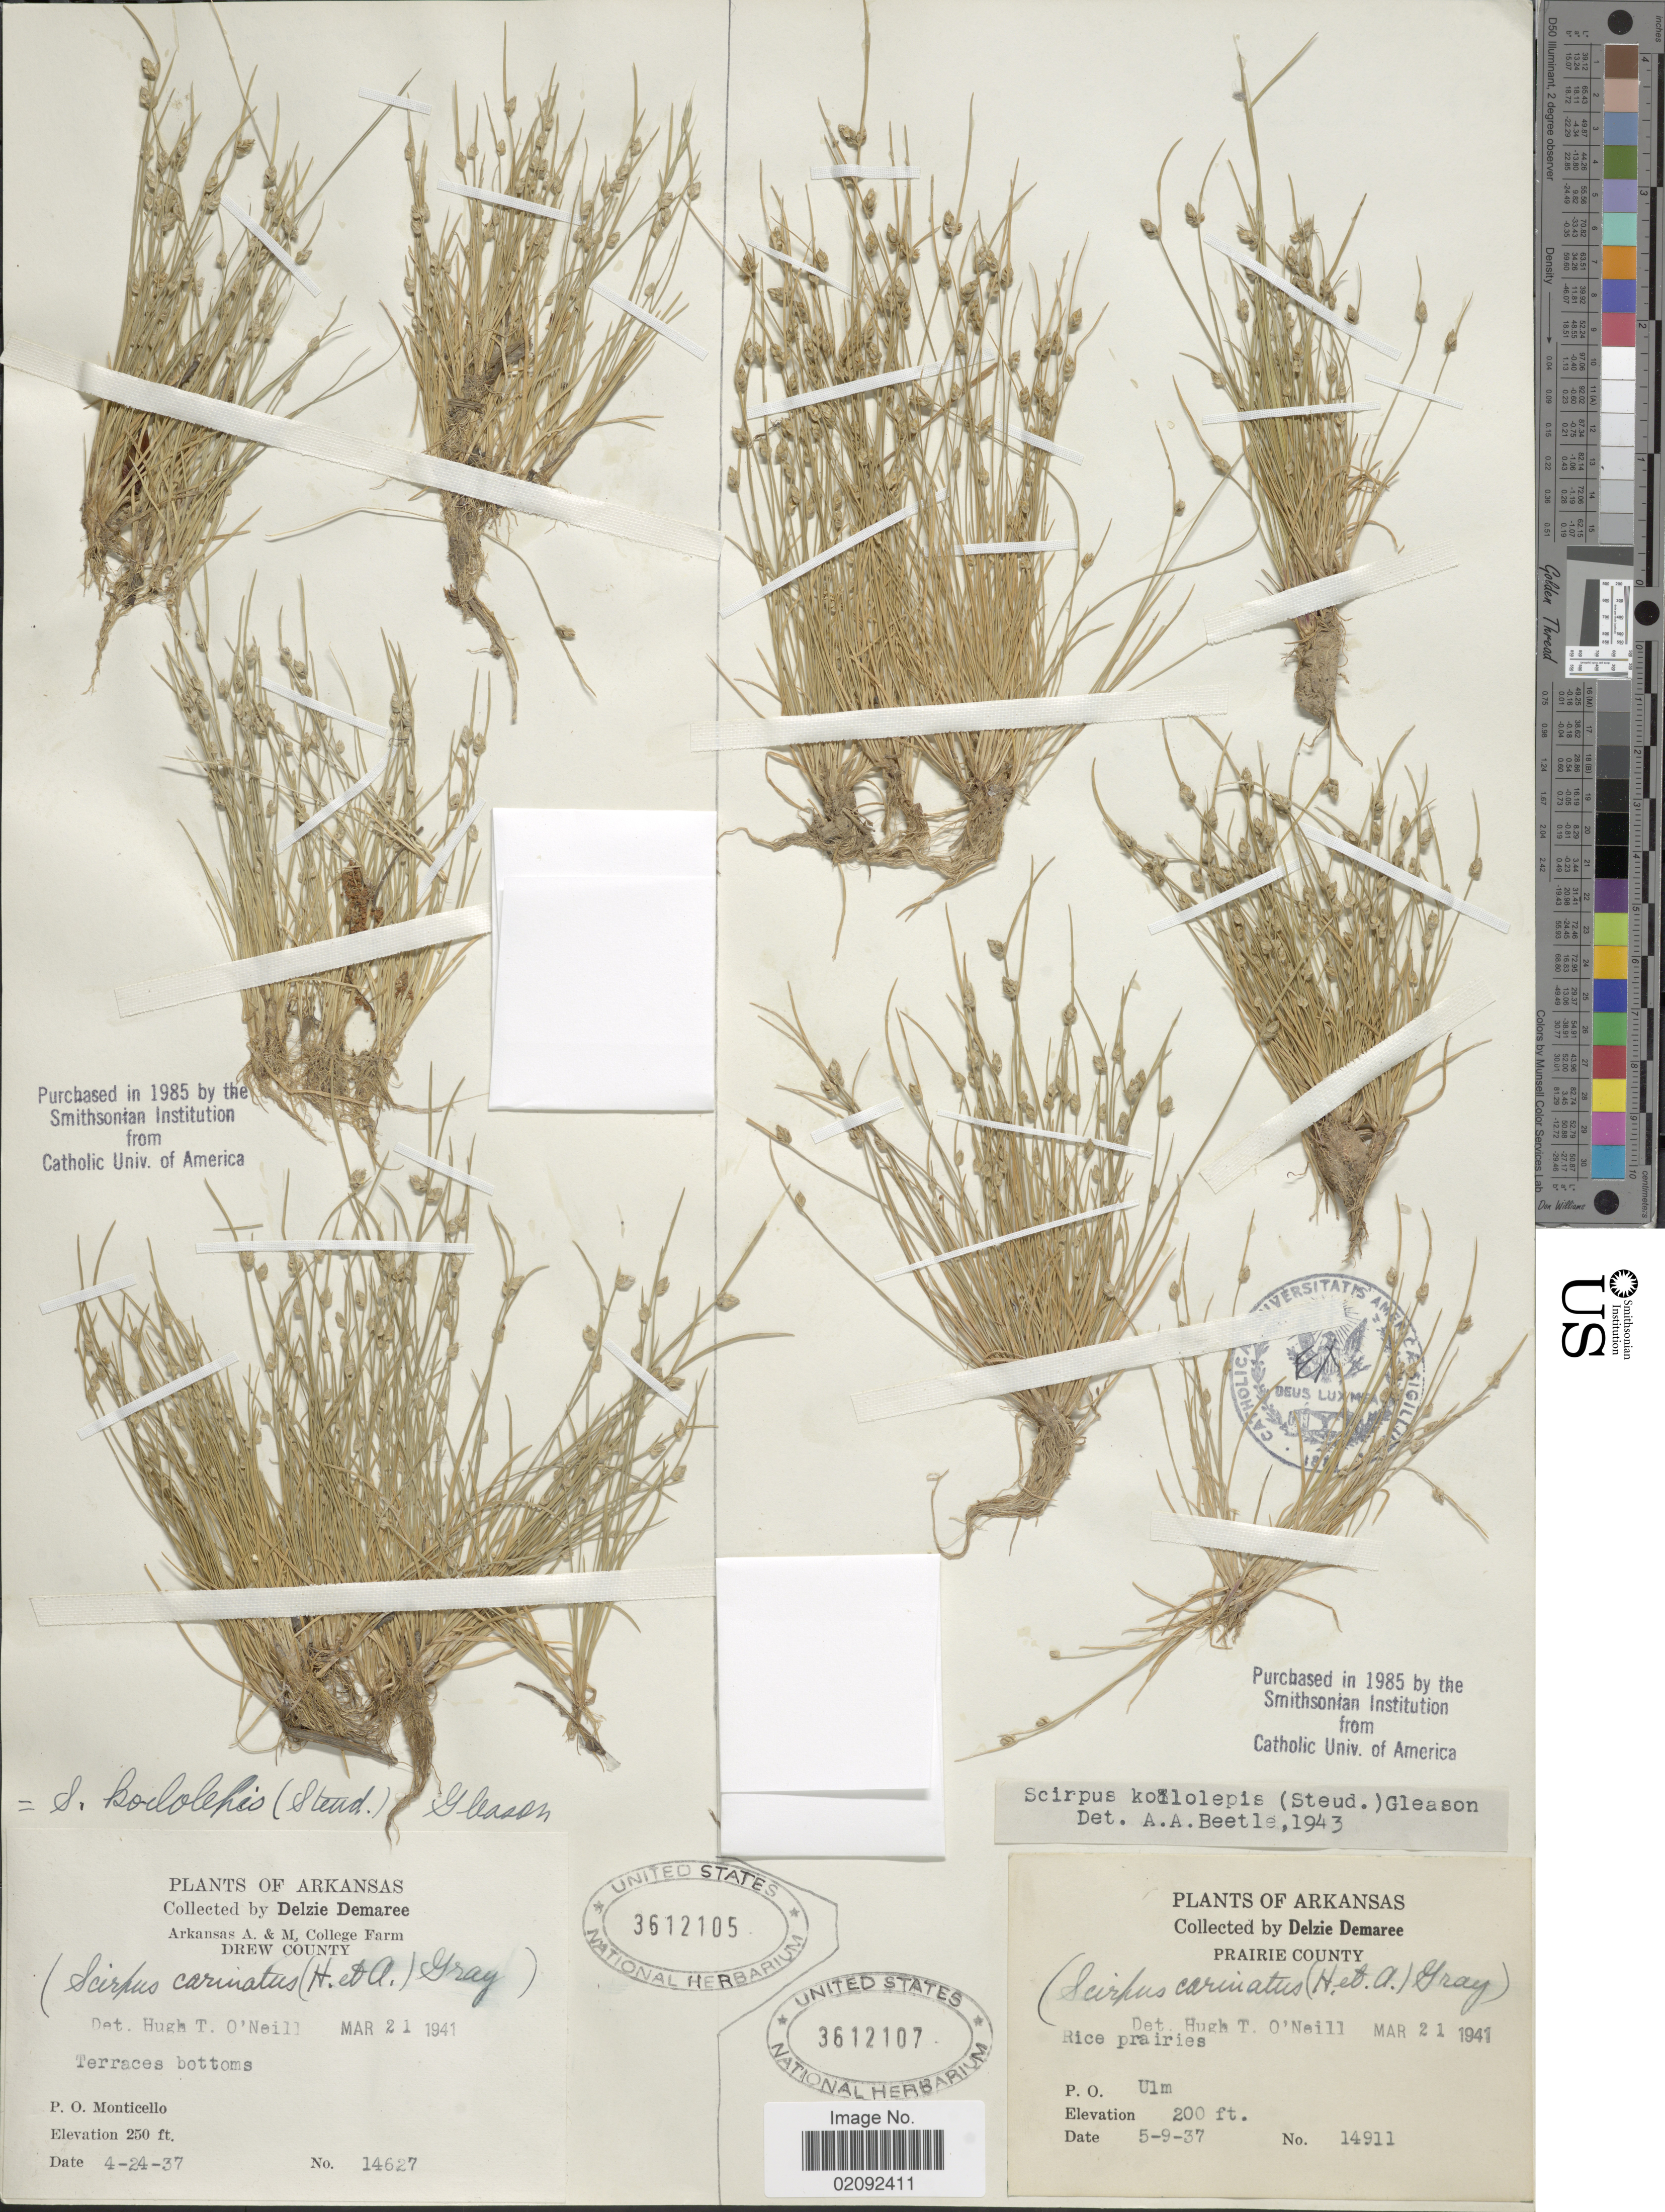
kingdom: Plantae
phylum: Tracheophyta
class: Liliopsida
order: Poales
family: Cyperaceae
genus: Isolepis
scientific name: Isolepis carinata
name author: Hook. & Arn. ex Torr.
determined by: Strong, M. T., (US), Smithsonian Institution - National Museum of Natural History (UNITED STATES)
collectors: D. Demaree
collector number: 14627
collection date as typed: Transcribed d/m/y: 24/4/37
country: United States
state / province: Arkansas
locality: Arkansas A. & M. College Farm, Drew County, Terraces bottoms, P.O. Monticello.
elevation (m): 76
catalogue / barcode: US 3612105